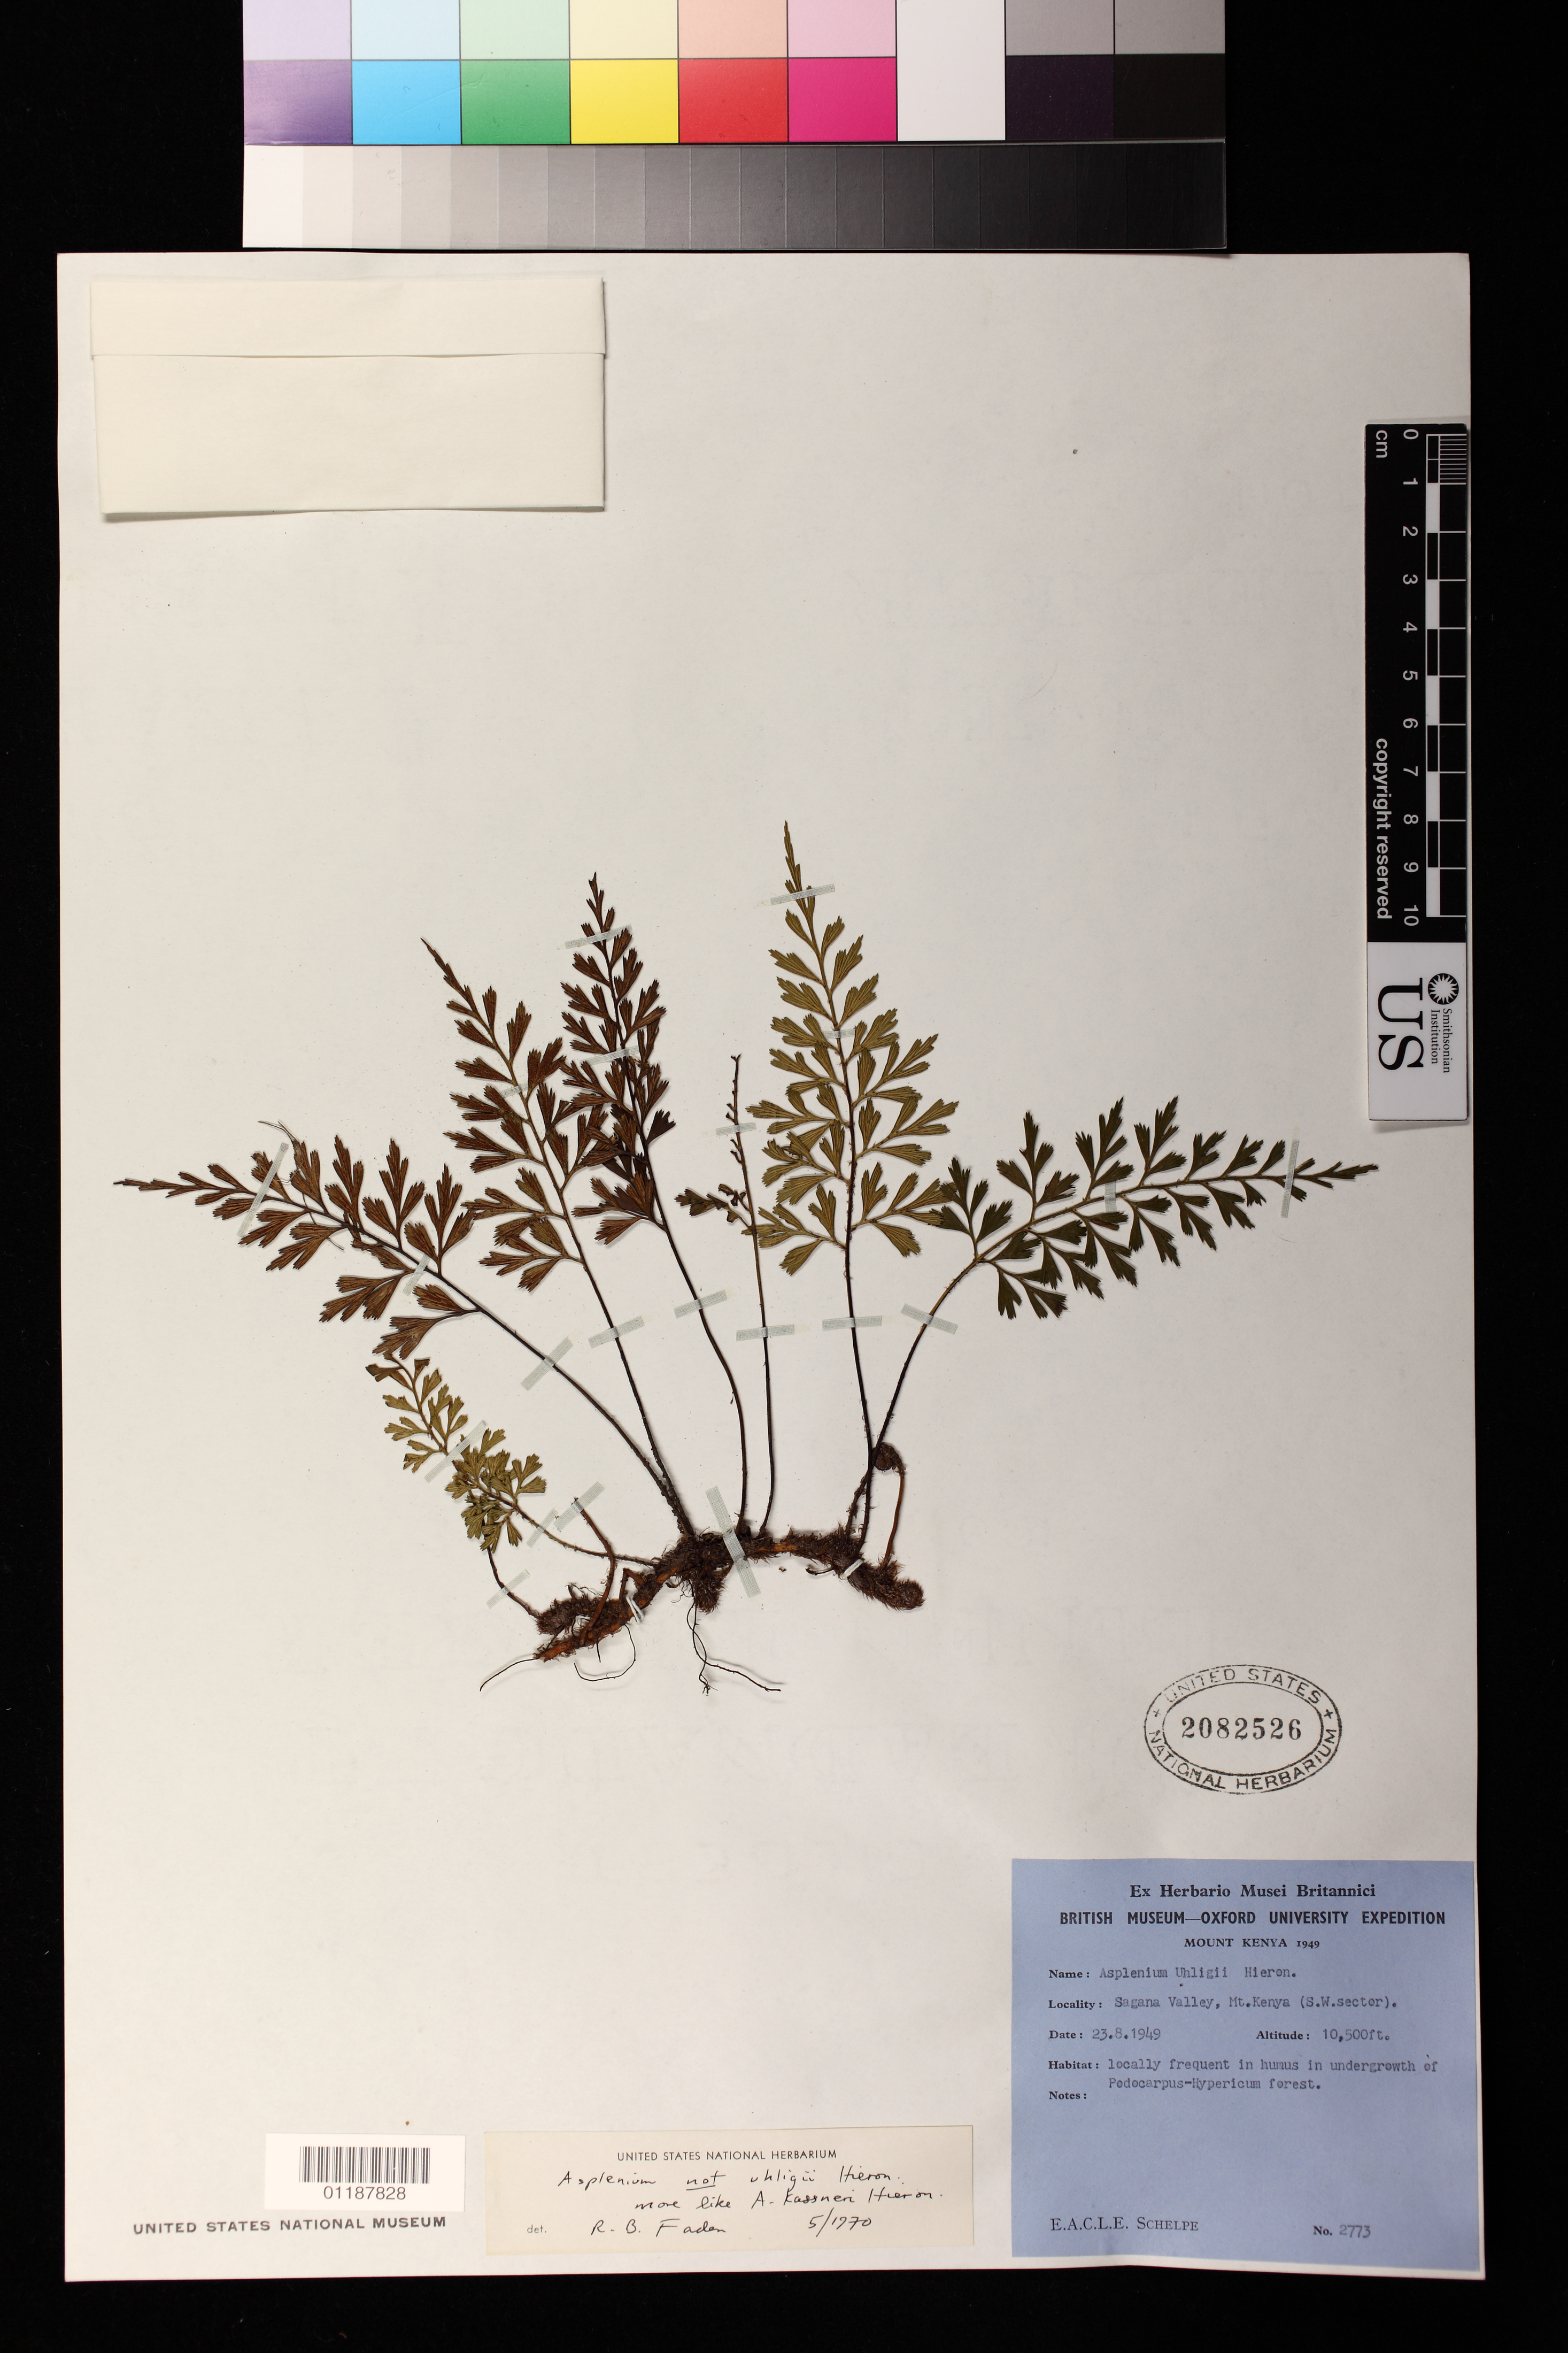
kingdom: Plantae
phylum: Tracheophyta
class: Polypodiopsida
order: Polypodiales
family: Aspleniaceae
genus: Asplenium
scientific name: Asplenium kassneri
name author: Hieron.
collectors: E. A. C. L. E. Schelpe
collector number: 2773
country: Kenya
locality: Sagana Valley, Mt. Kenya SW sector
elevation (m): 3200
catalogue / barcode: US 2082526